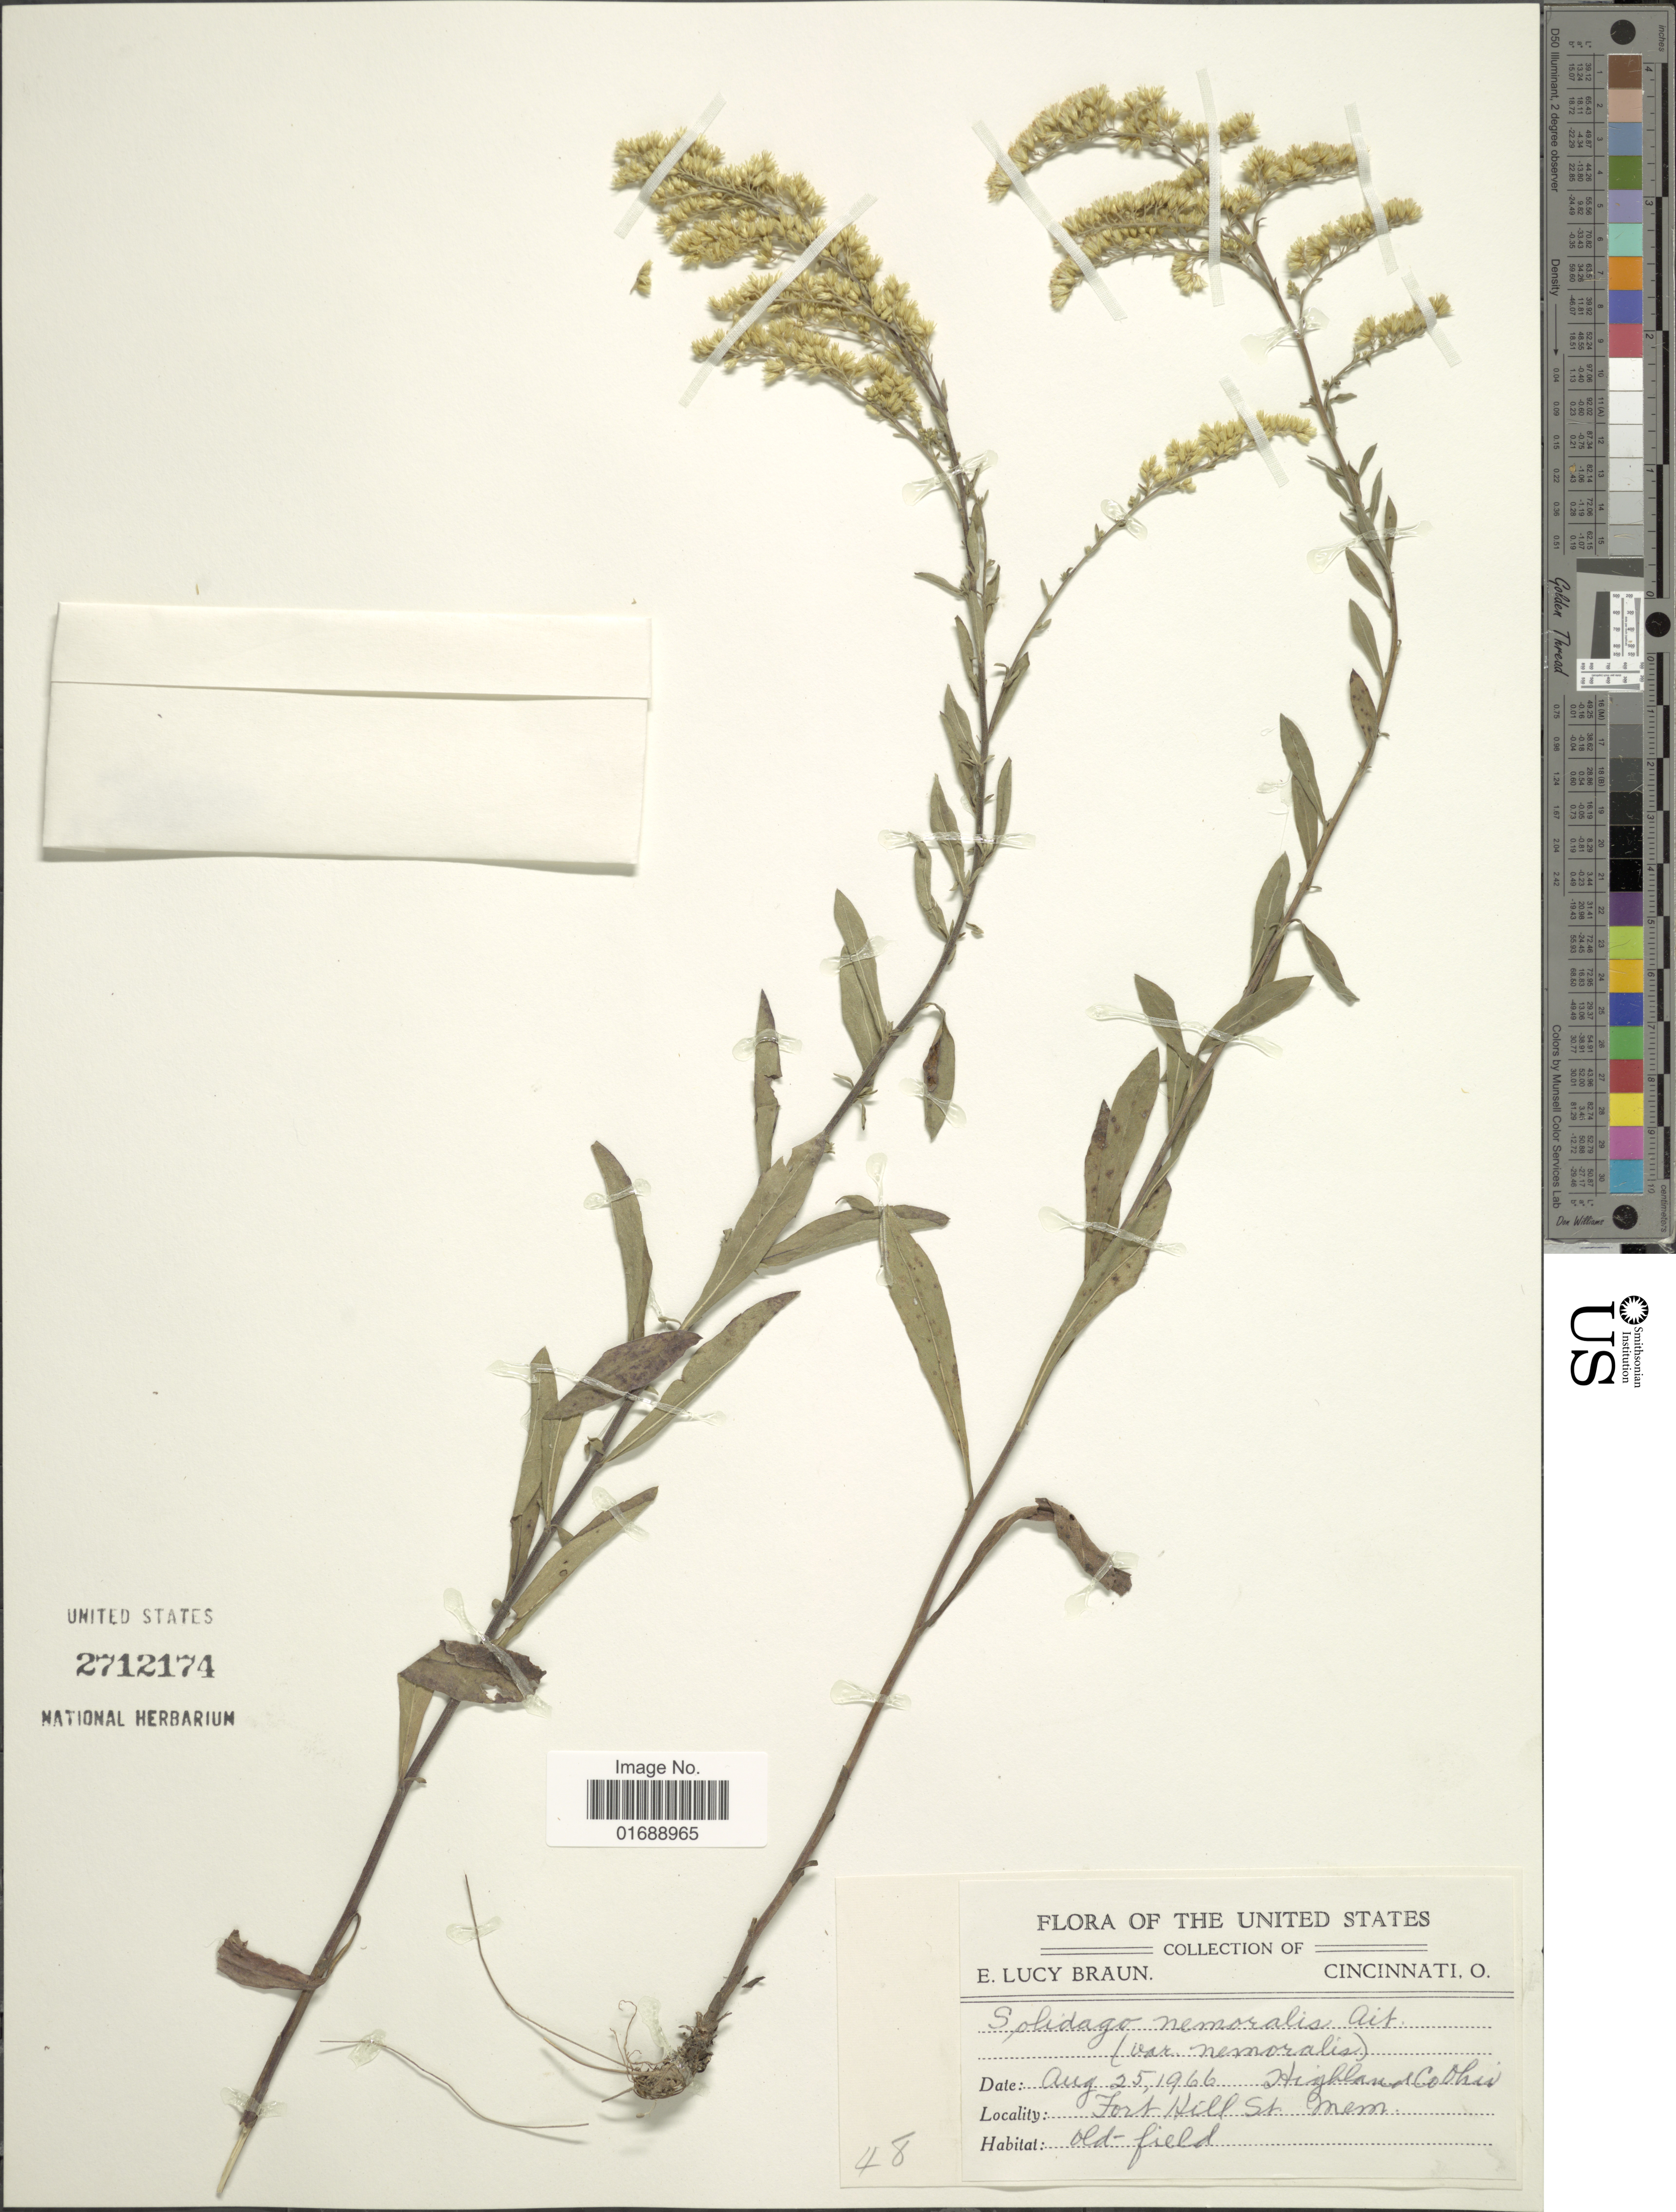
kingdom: Plantae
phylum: Tracheophyta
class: Magnoliopsida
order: Asterales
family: Asteraceae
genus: Solidago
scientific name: Solidago nemoralis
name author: Aiton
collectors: E. L. Braun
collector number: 48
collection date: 1966-08-25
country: United States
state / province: Ohio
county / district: Highland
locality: Fort Hill State Memorial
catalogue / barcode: US 2712174